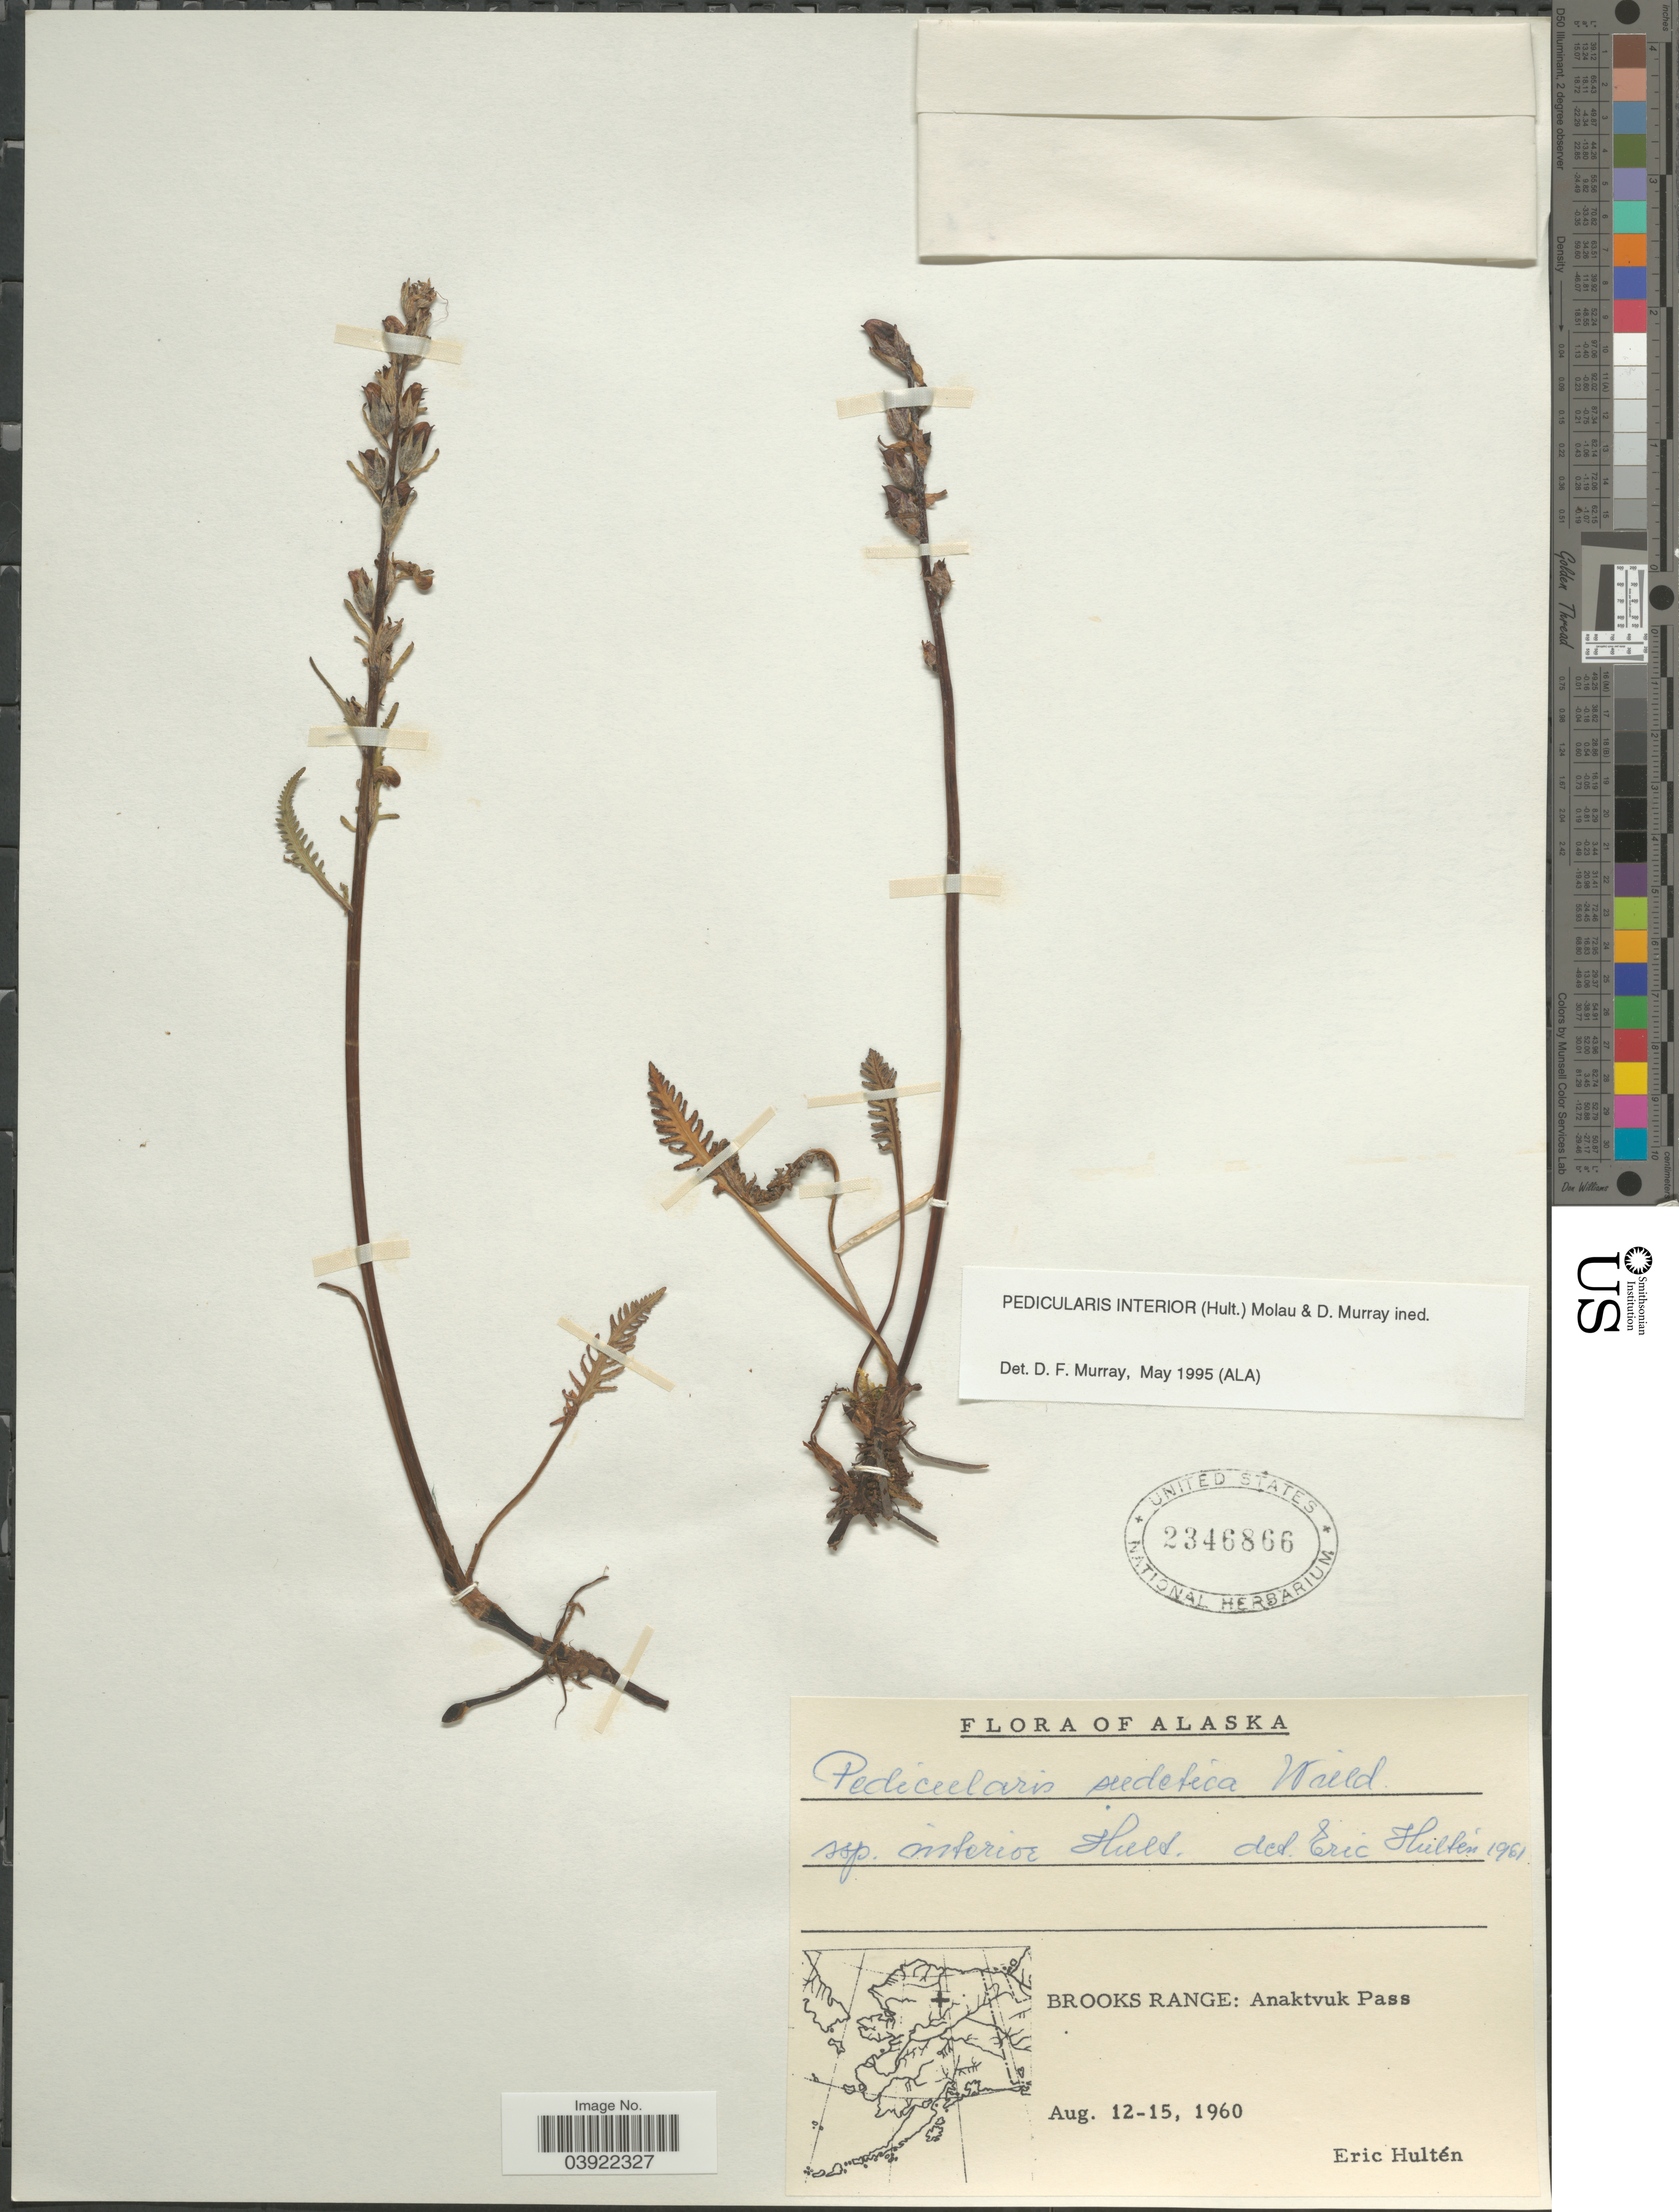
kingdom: Plantae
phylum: Tracheophyta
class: Magnoliopsida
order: Lamiales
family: Orobanchaceae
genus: Pedicularis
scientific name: Pedicularis interior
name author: (Hultén) Molau & D.F. Murray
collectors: E. G. Hultén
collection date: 1960-08-12/1960-08-15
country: United States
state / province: Alaska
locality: Brooks Range: Anaktvuk Pass.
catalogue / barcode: US 2346866